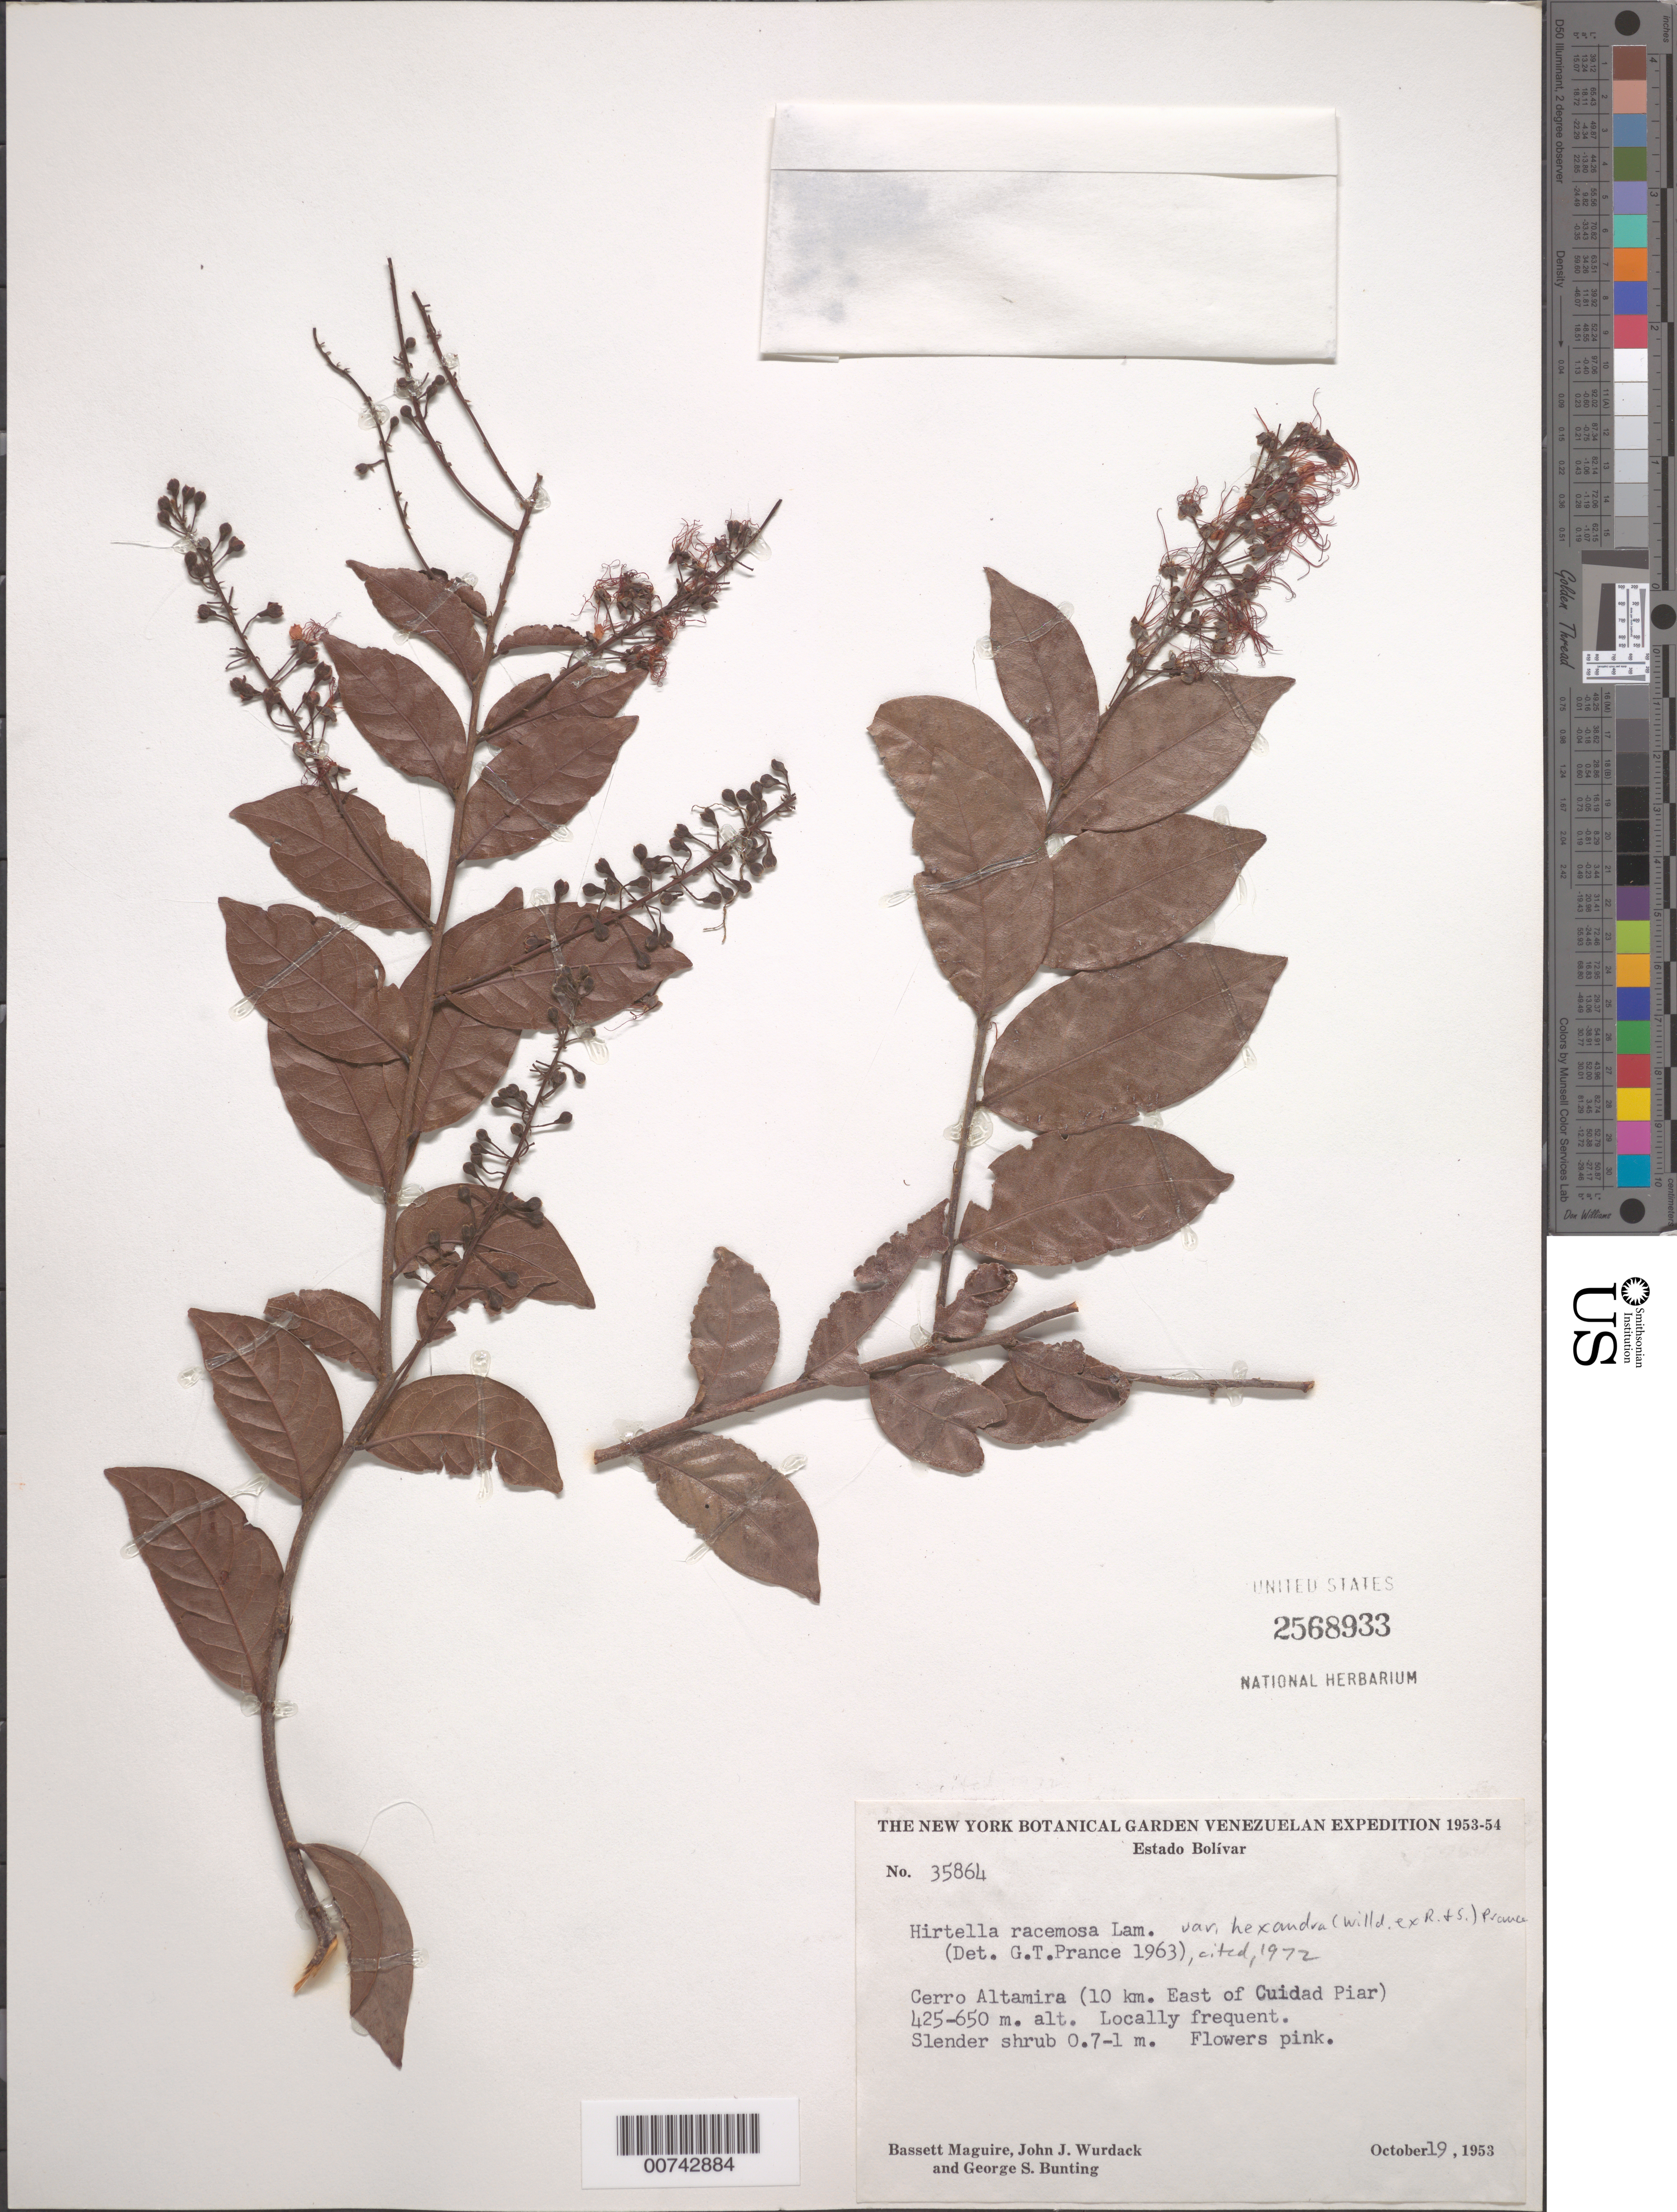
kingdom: Plantae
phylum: Tracheophyta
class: Magnoliopsida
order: Malpighiales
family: Chrysobalanaceae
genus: Hirtella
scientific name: Hirtella racemosa var. hexandra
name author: (Willd. ex Roem. & Schult.) Prance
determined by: Prance, G. T.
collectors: B. Maguire, J. J. Wurdack & G. S. Bunting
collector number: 35864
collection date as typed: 19-Oct-53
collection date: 1953-10-19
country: Venezuela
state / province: Bolívar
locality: Cerro Altamira, 10 km E of Ciudad Piar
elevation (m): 425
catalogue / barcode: US 2568933